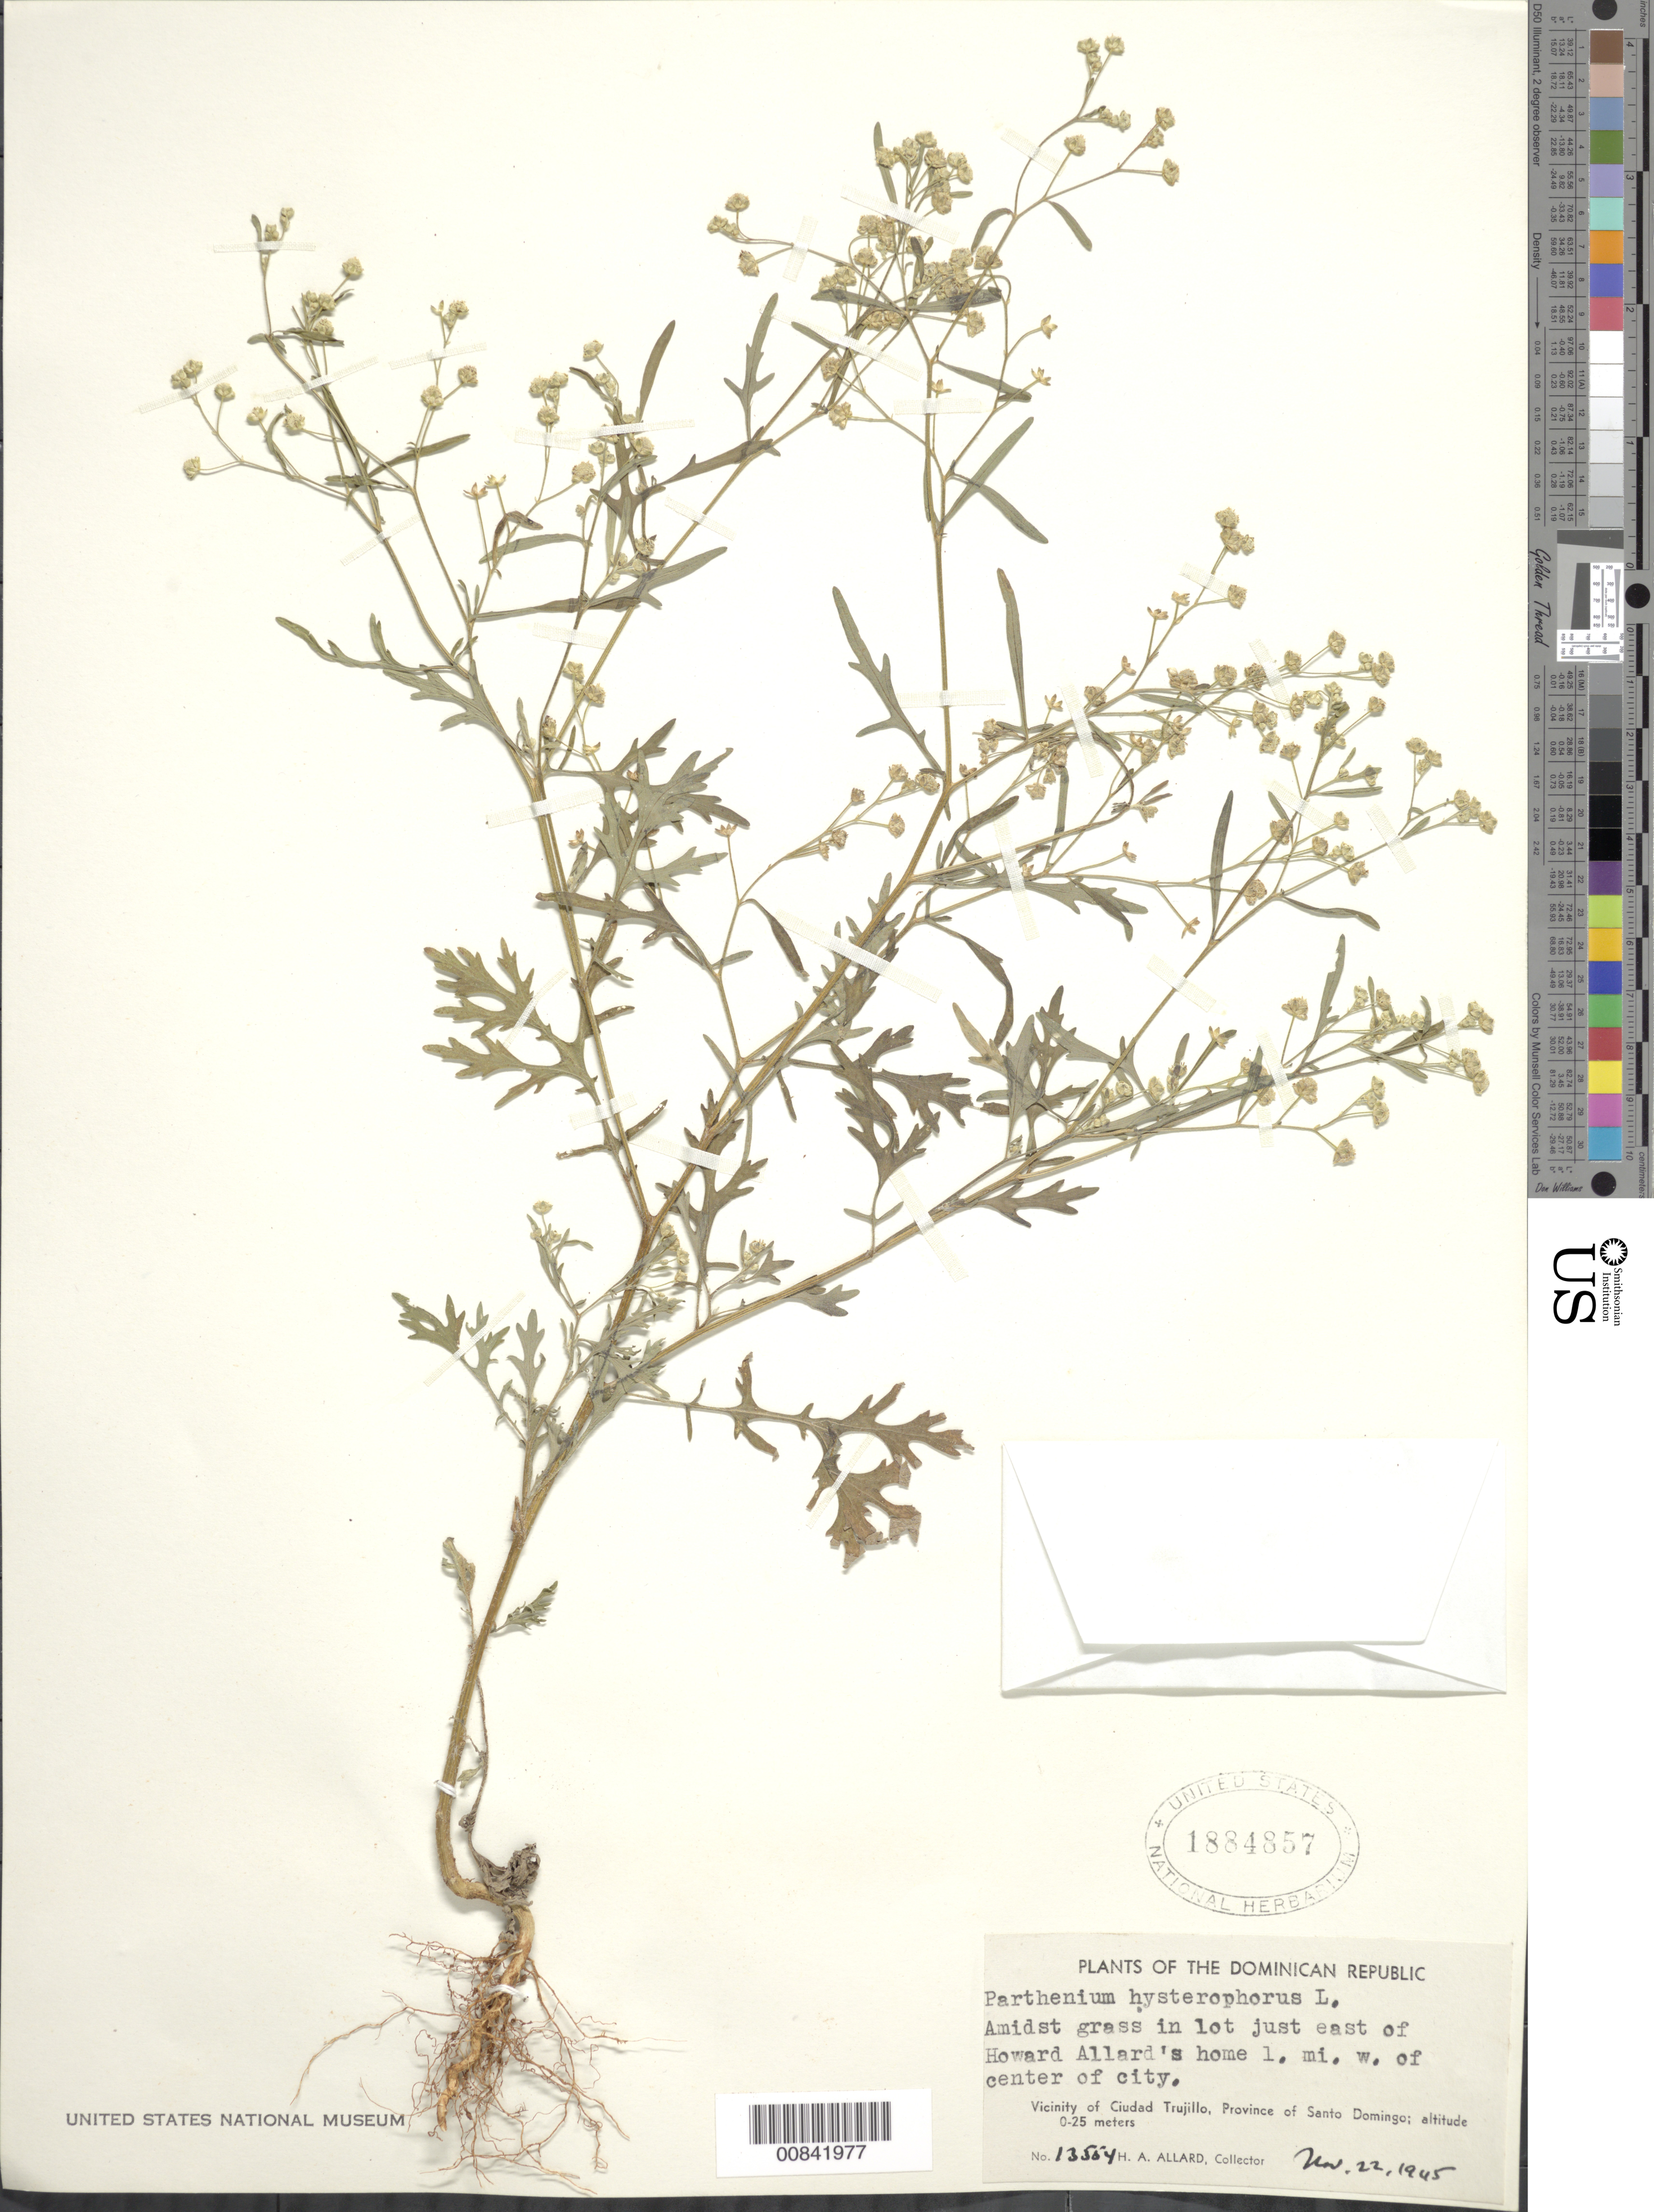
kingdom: Plantae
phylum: Tracheophyta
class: Magnoliopsida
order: Asterales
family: Asteraceae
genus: Parthenium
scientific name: Parthenium hysterophorus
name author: L.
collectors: H. A. Allard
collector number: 13554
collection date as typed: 22 Nov 1945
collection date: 1945-11-22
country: Dominican Republic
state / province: Distrito Nacional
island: Hispaniola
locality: Vicinity of Santo Domingo City, lot E of Howard Allard's home 1 mile W of center of city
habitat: Amdist grass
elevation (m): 0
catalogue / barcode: US 1884857